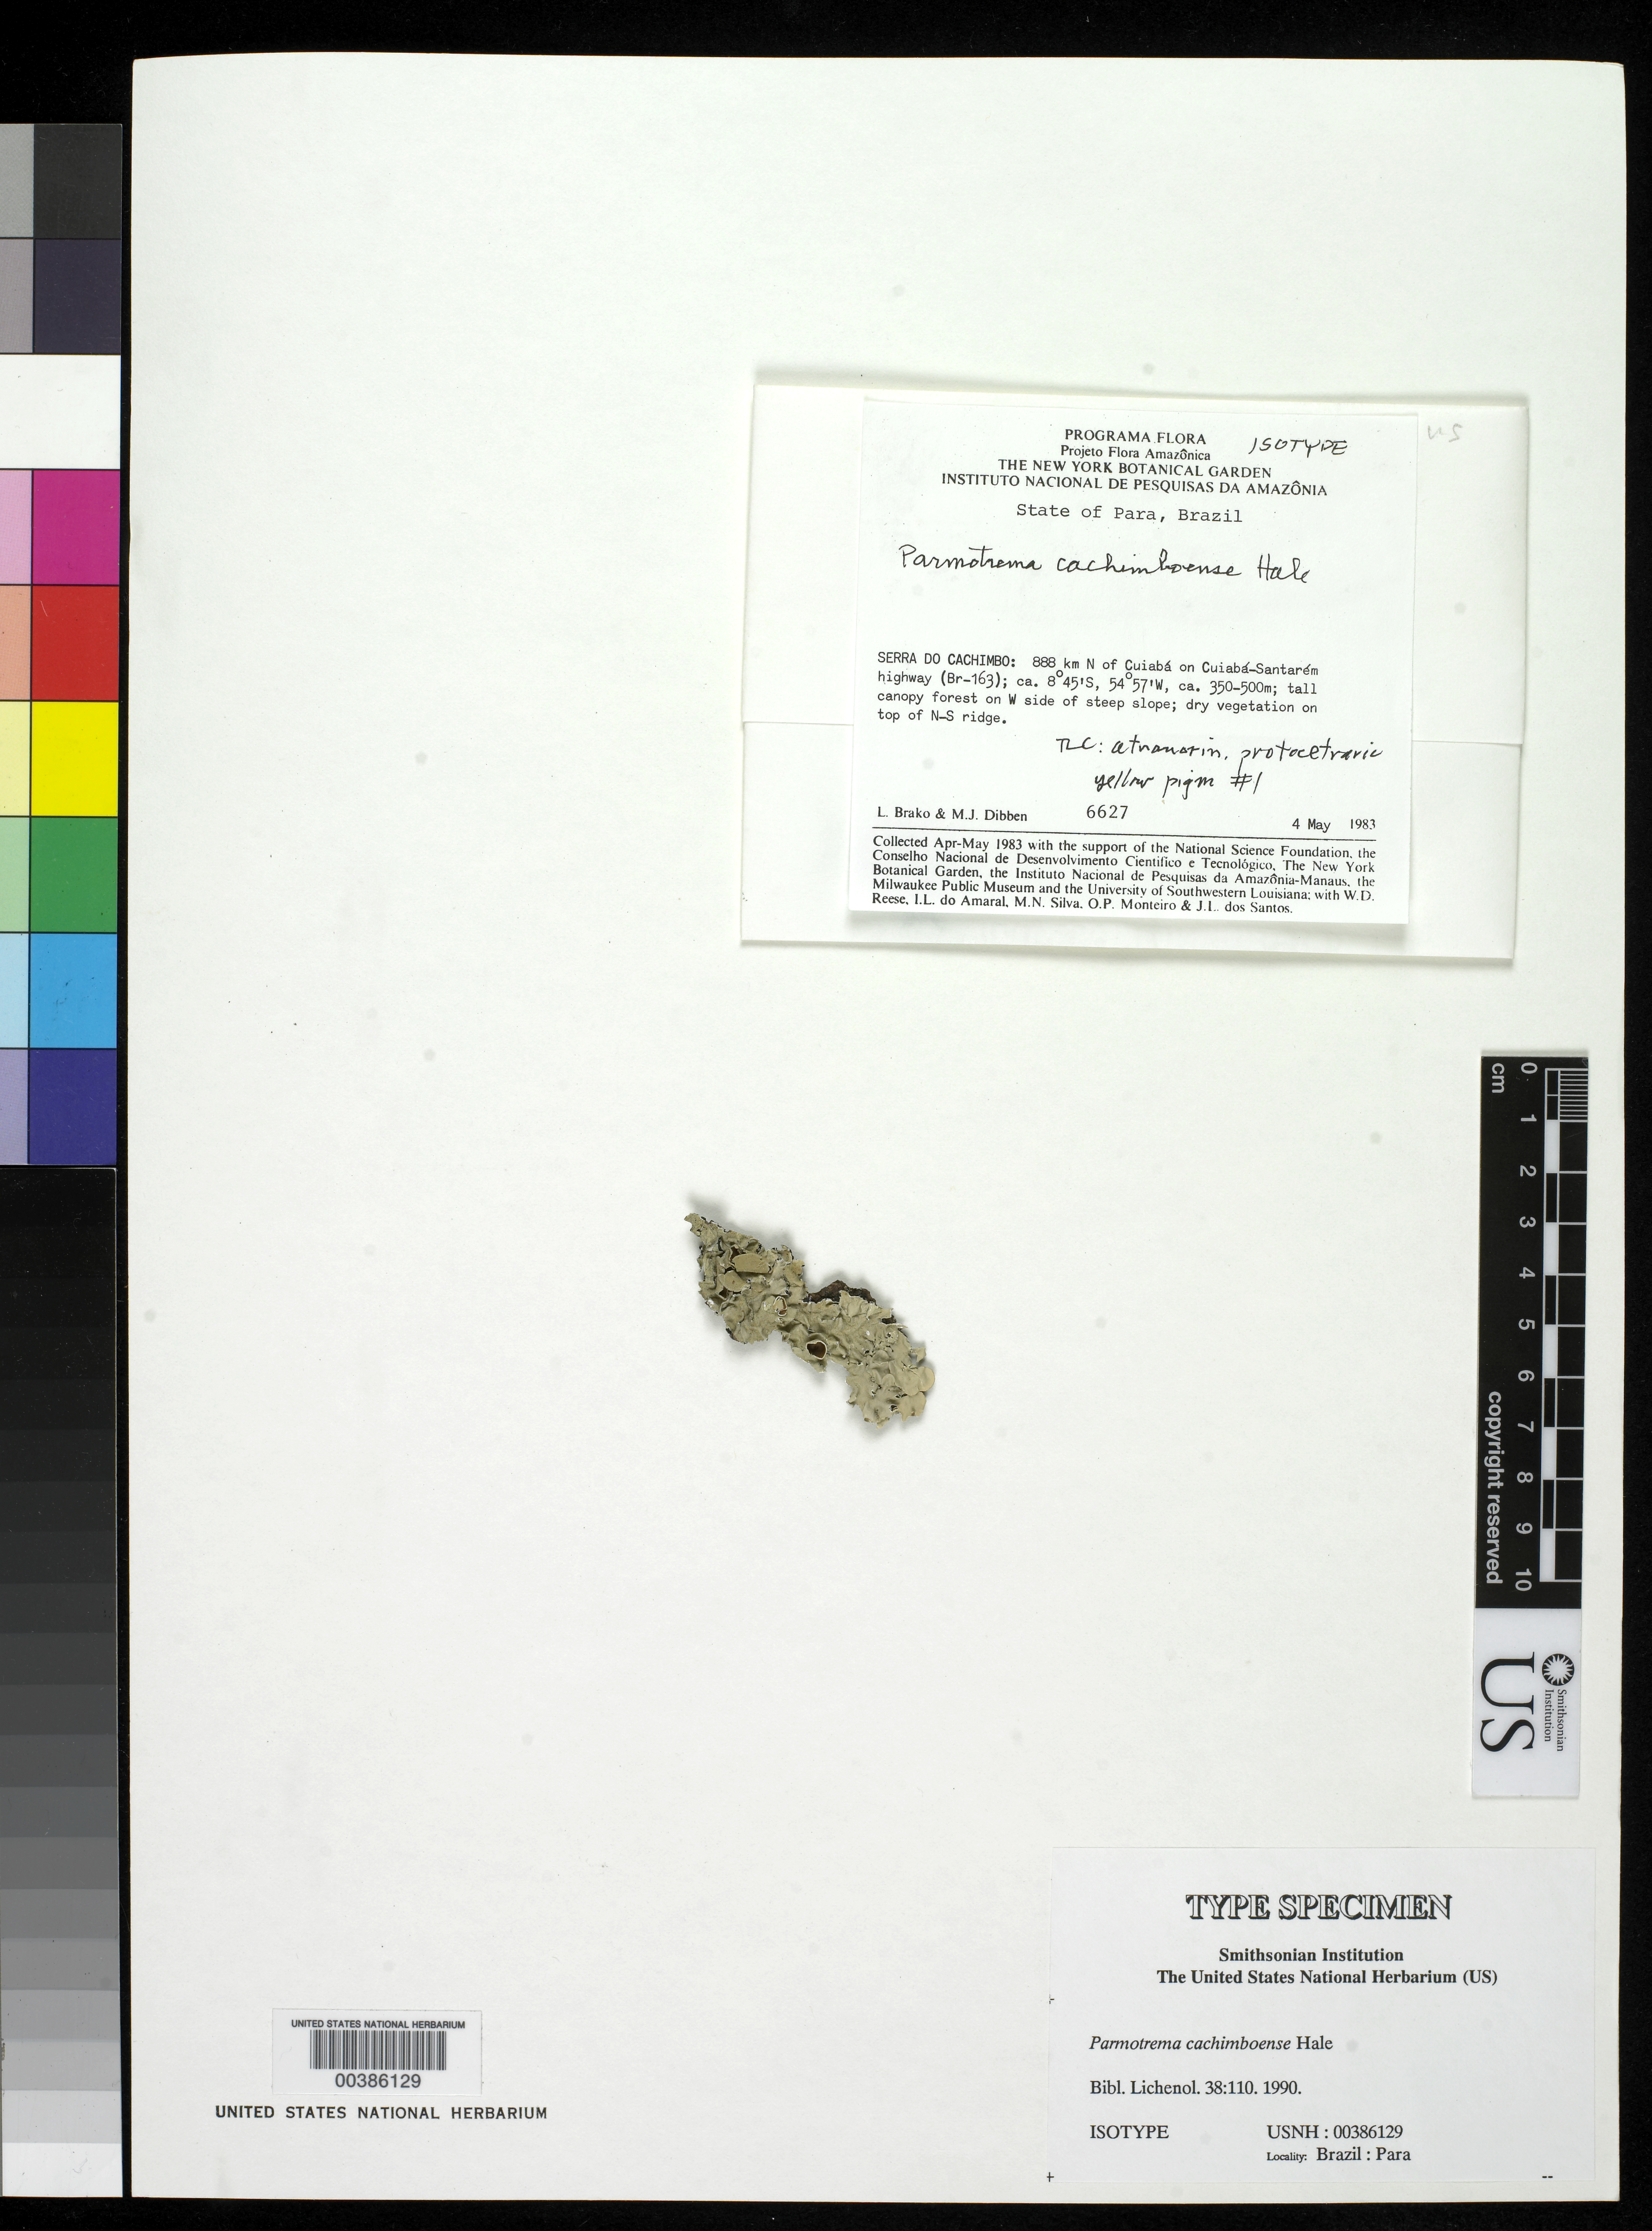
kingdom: Fungi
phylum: Ascomycota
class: Lecanoromycetes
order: Lecanorales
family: Parmeliaceae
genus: Parmotrema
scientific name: Parmotrema cachimboense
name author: Hale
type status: Isotype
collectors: L. Brako & M. Dibben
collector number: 6627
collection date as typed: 04 May 1983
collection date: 1983-05-04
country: Brazil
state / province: Pará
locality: Serra di Cachimbo, 888 km N of Cuiaba on Cuiaba-Santarem Highway (BR-163).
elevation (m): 350